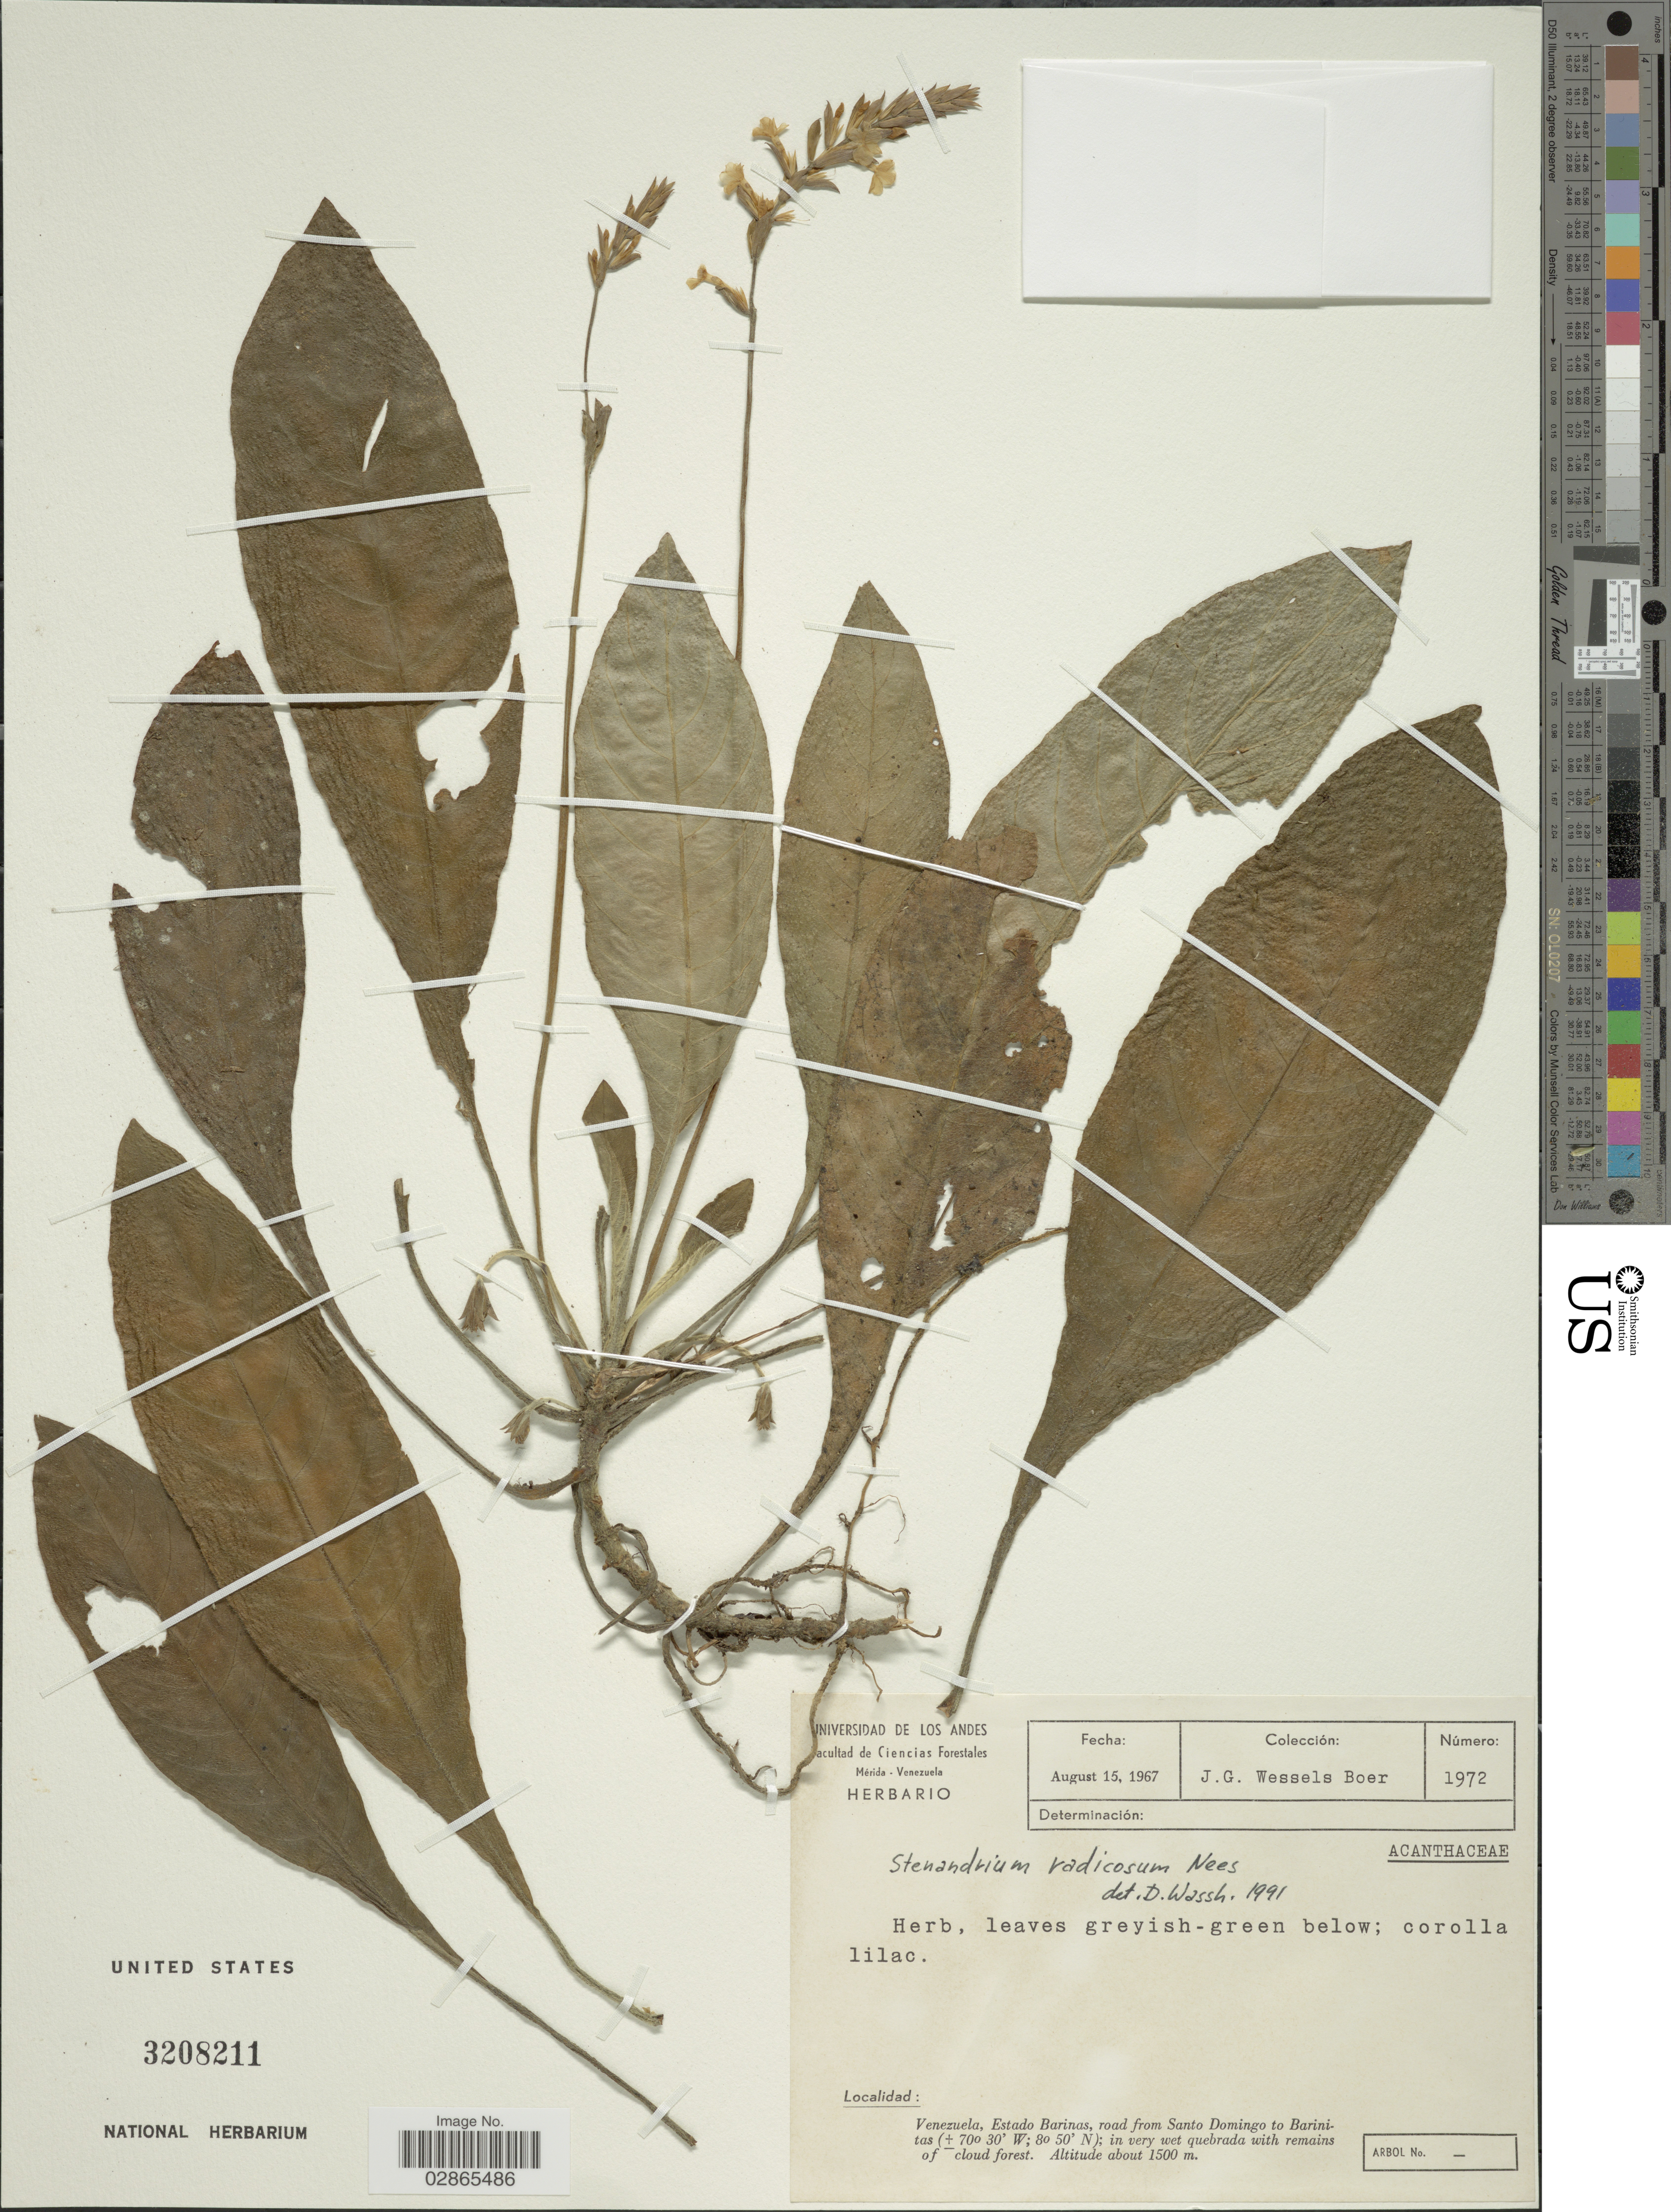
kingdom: Plantae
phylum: Tracheophyta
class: Magnoliopsida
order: Lamiales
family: Acanthaceae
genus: Stenandrium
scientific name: Stenandrium radicosum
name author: Nees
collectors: J. G. Wessels Boer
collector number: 1972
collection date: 1967-08-15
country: Venezuela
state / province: Barinas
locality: Road from Santo Domingo to Barinitas.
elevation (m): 1500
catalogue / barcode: US 3208211